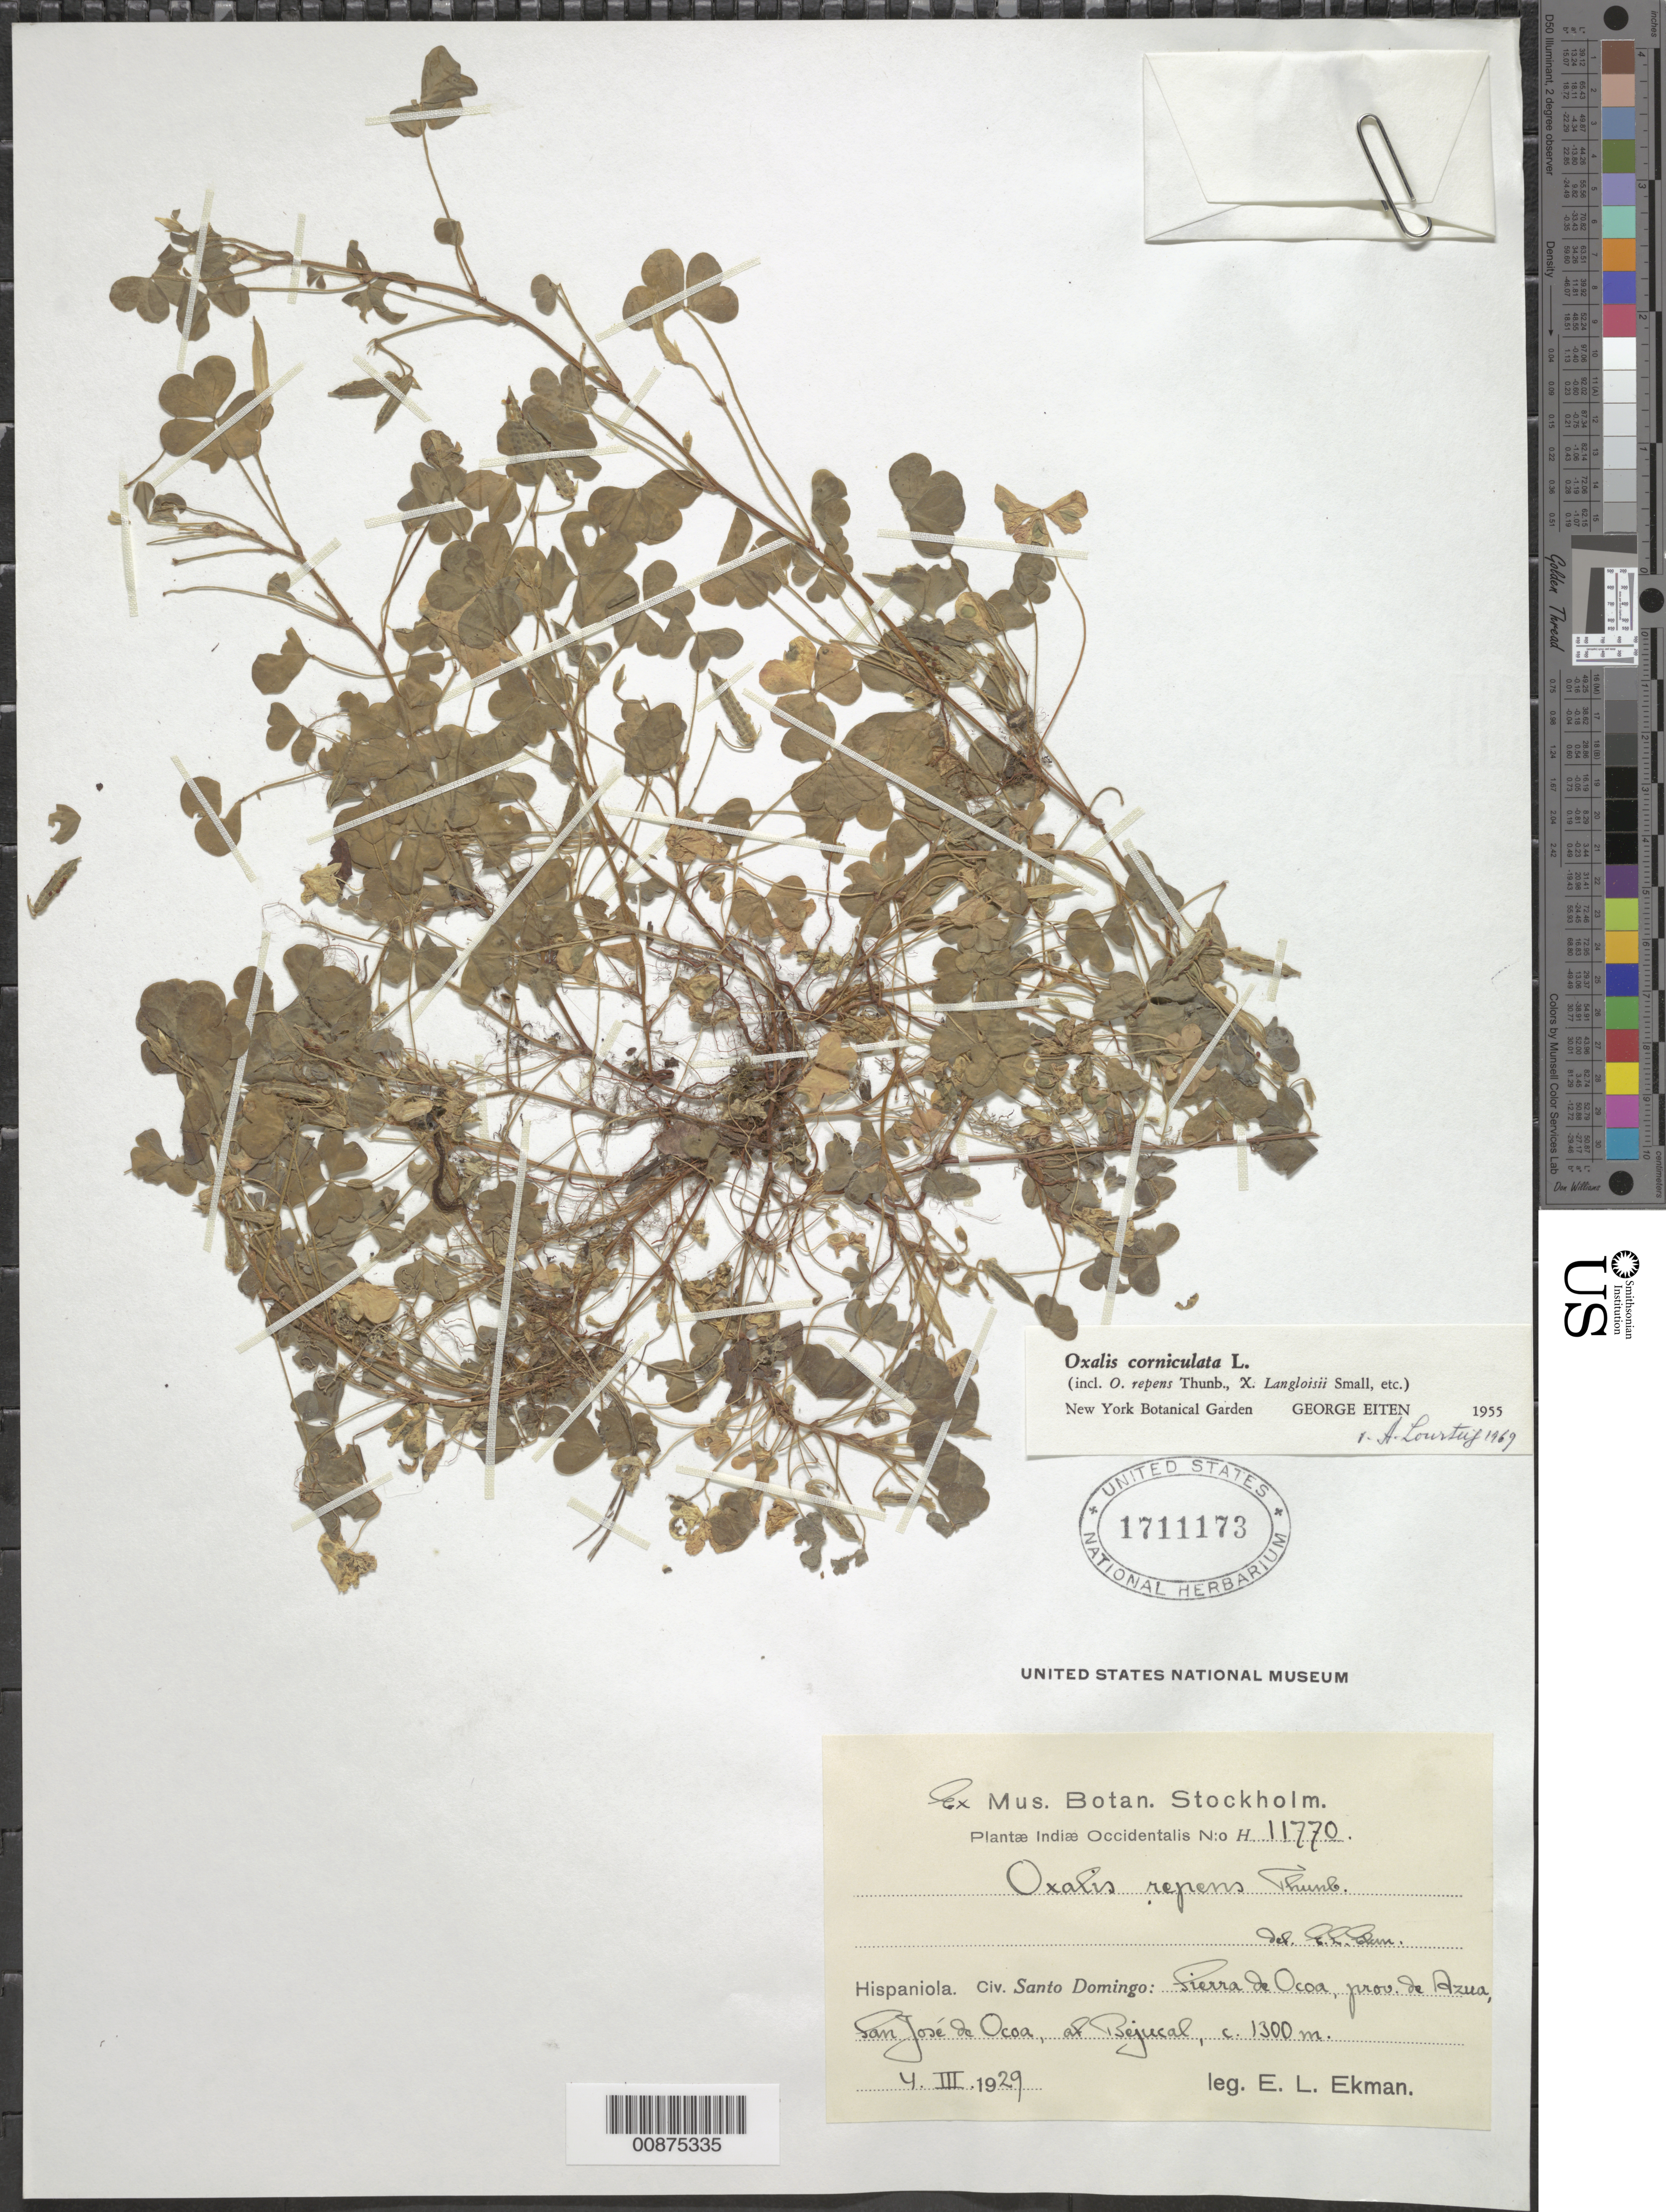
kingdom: Plantae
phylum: Tracheophyta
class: Magnoliopsida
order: Oxalidales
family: Oxalidaceae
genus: Oxalis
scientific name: Oxalis corniculata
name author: L.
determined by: Lourteig, A.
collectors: E. L. Ekman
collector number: H 11770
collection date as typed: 04 Mar 1929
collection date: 1929-03-04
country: Dominican Republic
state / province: Azua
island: Hispaniola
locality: Sierra de Ocoa, San José de Ocoa, at Bejucal.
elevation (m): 1300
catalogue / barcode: US 1711173